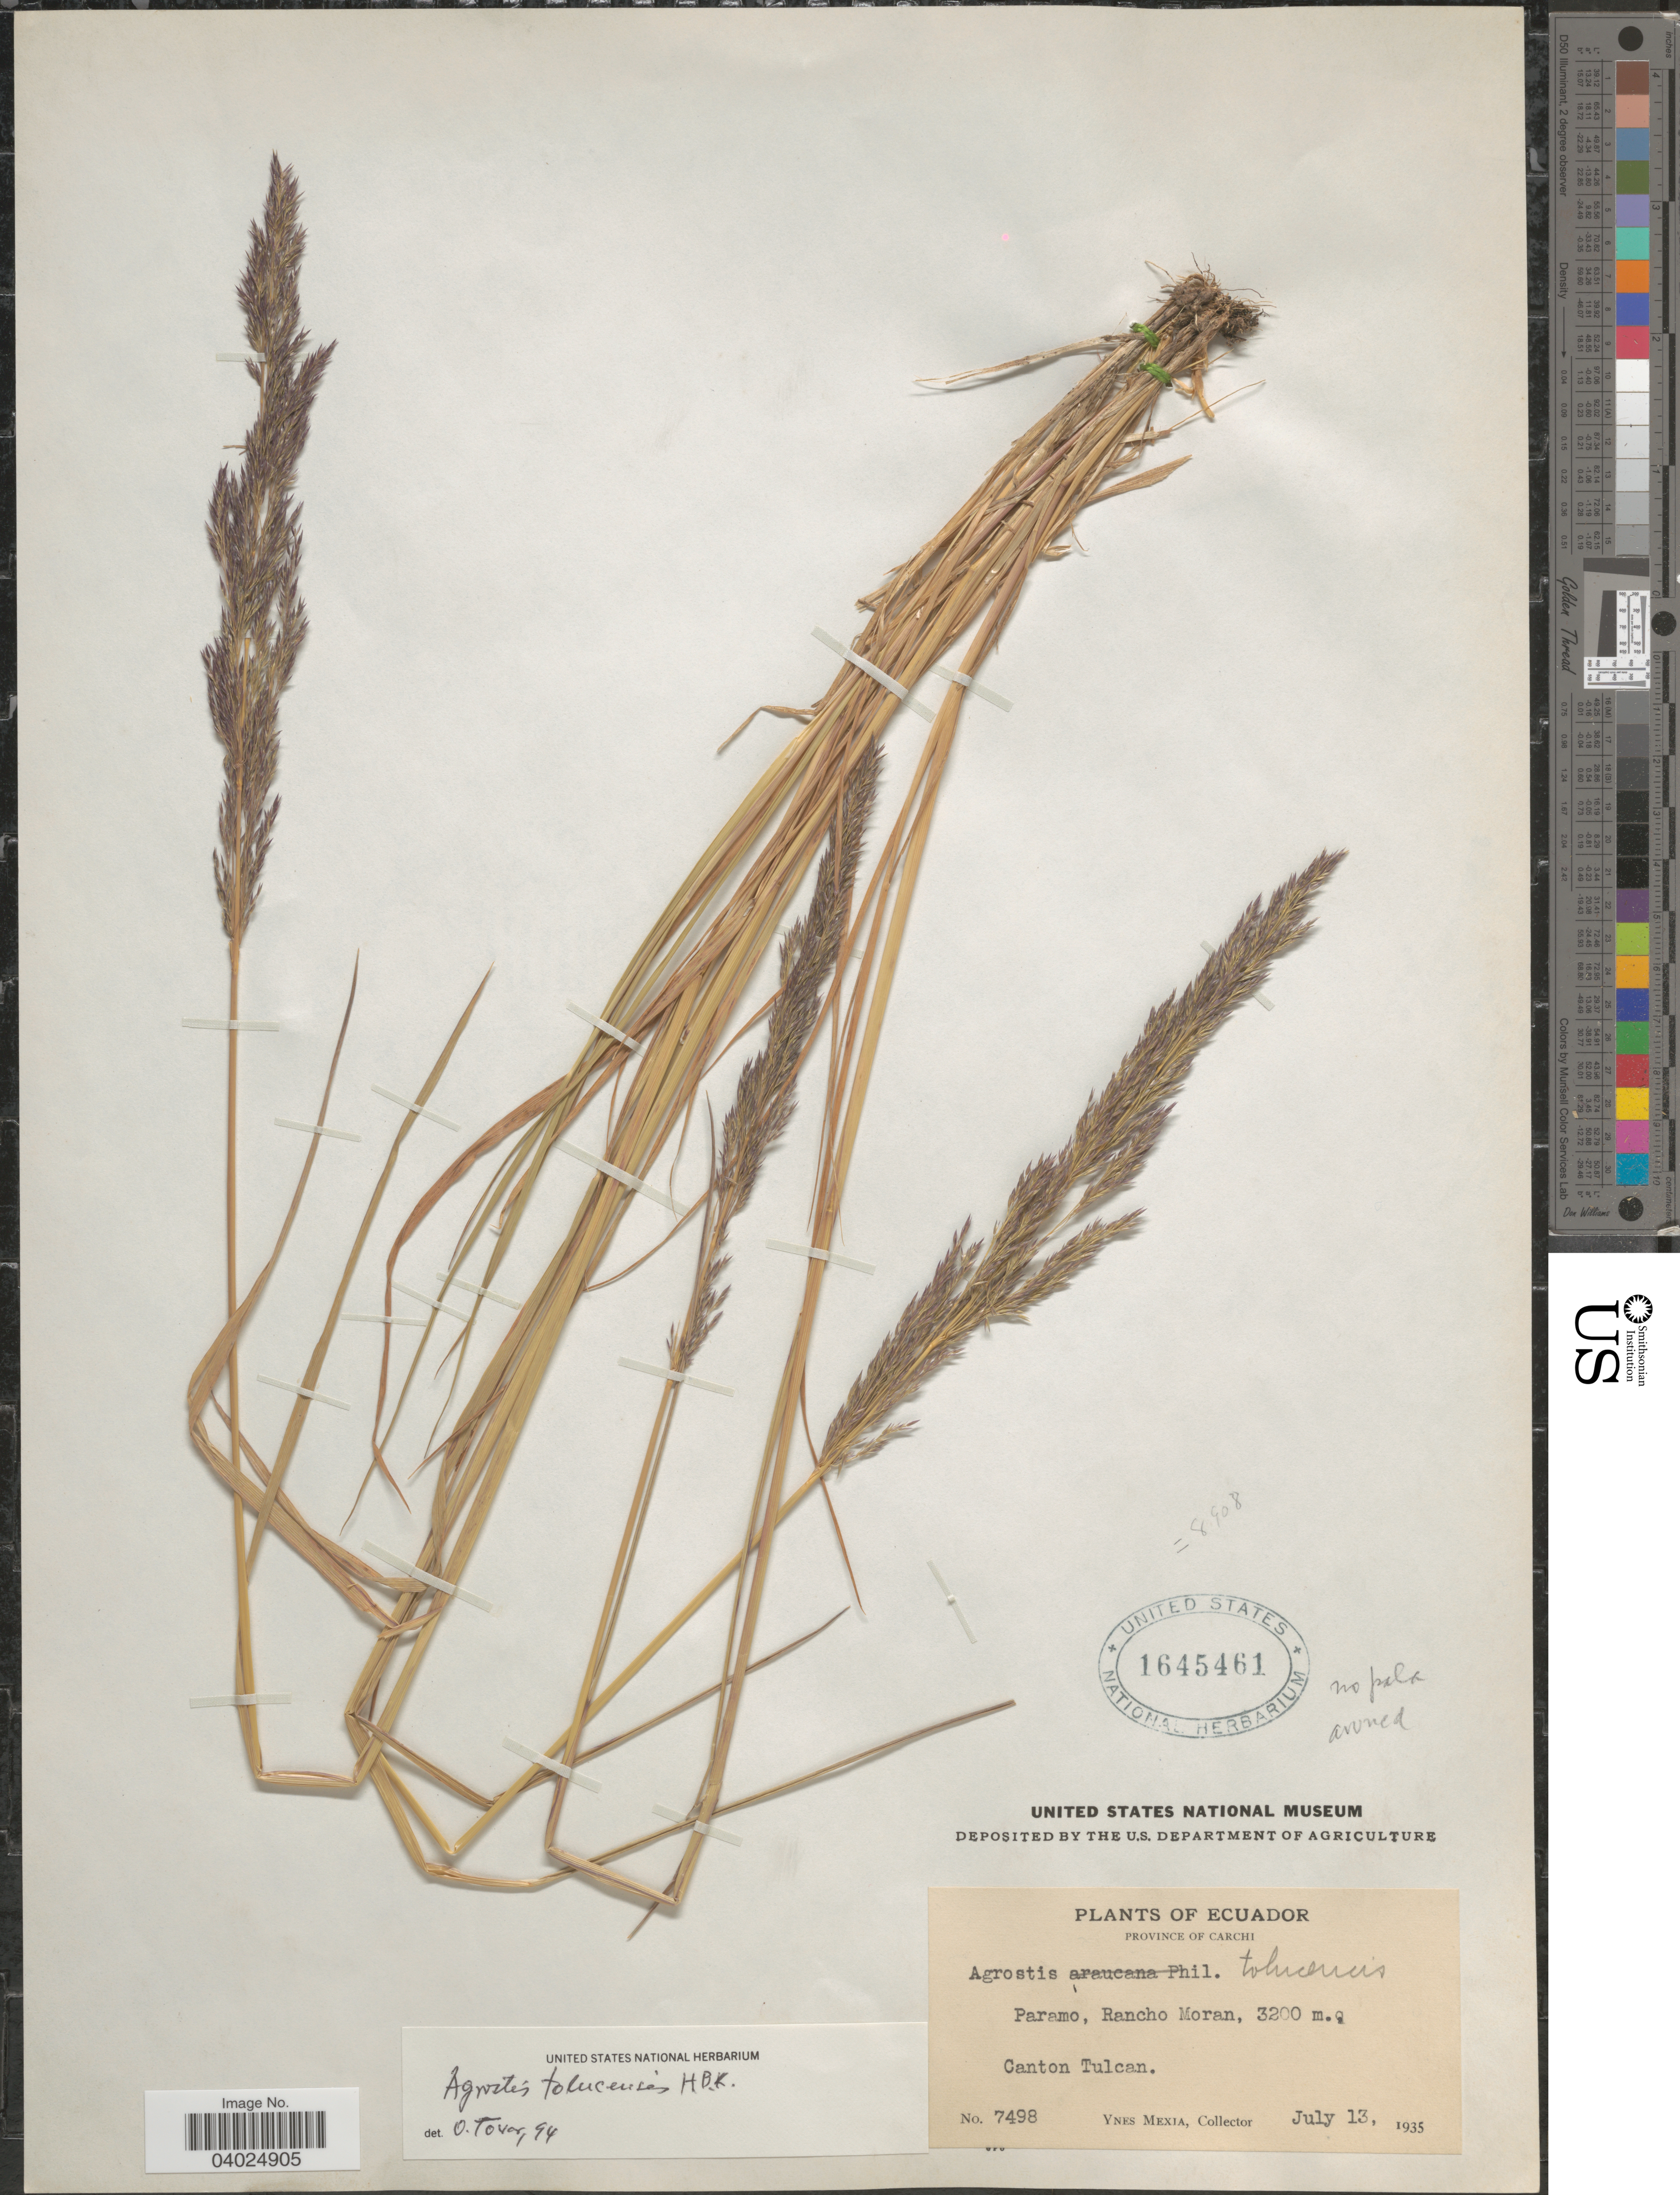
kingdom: Plantae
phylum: Tracheophyta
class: Liliopsida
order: Poales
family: Poaceae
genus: Agrostis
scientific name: Agrostis tolucensis Kunth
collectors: Y. Mexia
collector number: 7498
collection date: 1935-07-13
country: Ecuador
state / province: Carchi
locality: Paramo, Rancho Moran, Canton Tulcan.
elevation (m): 3200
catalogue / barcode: US 1645461